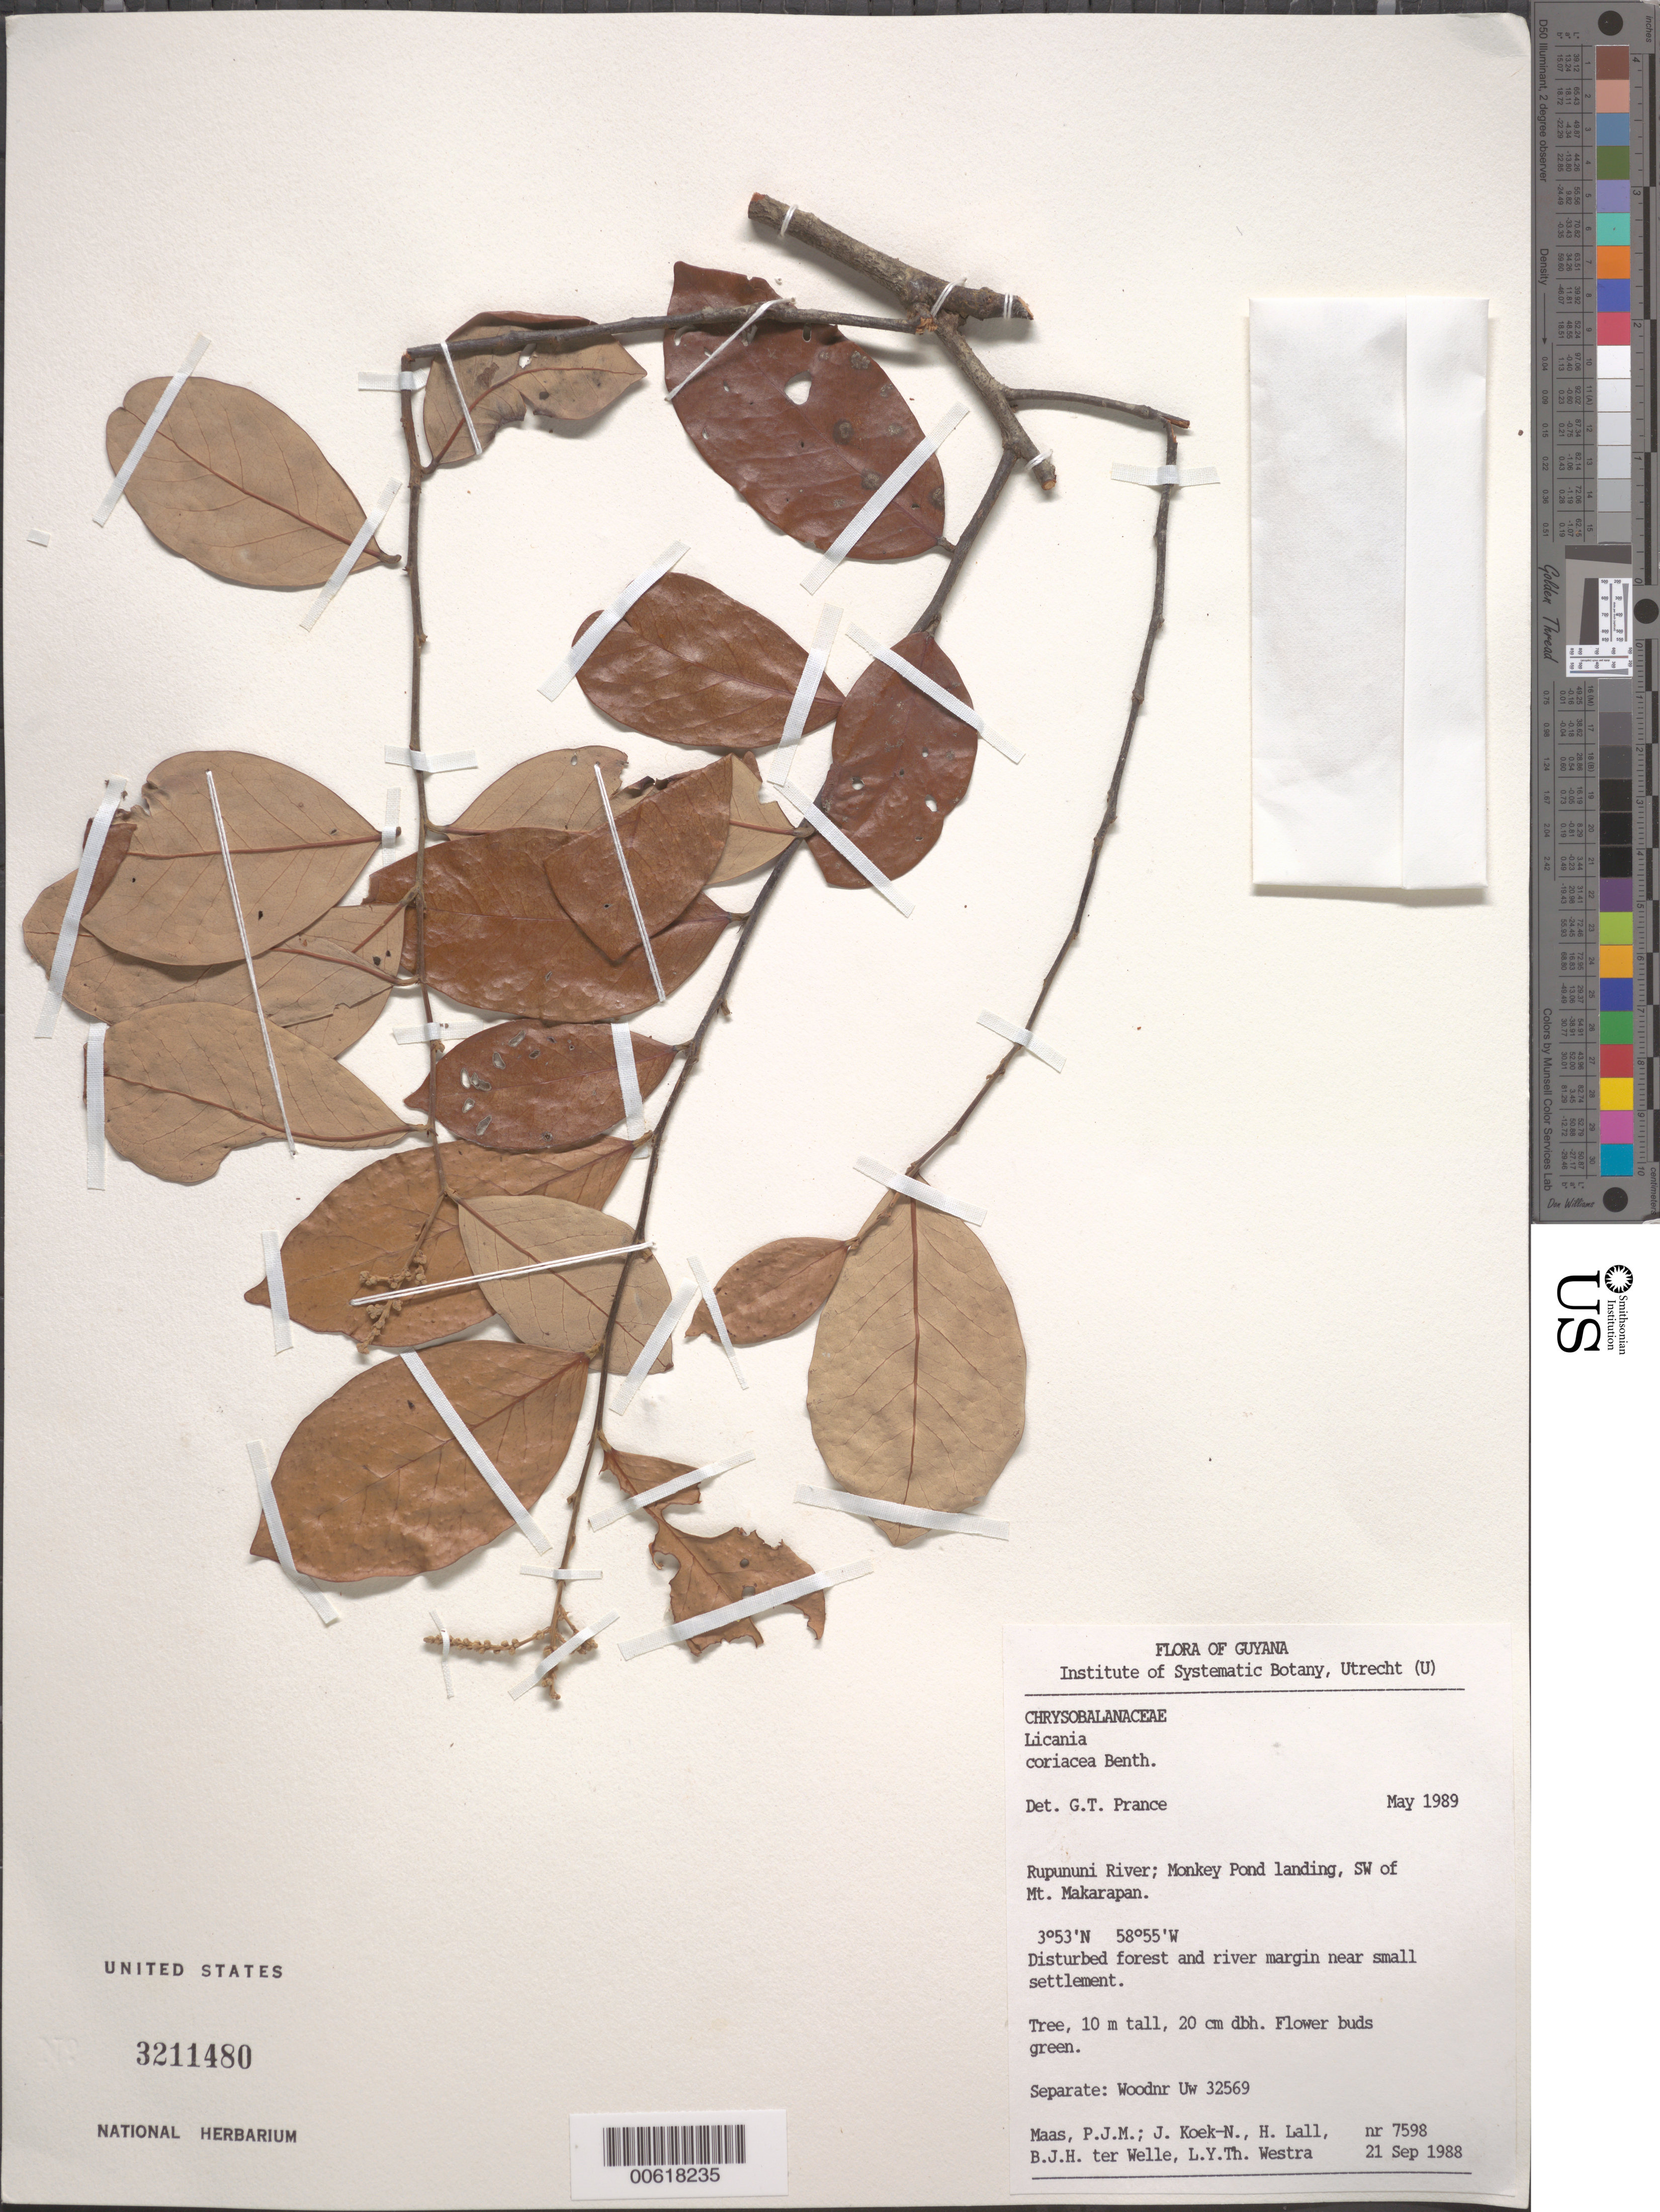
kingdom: Plantae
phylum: Tracheophyta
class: Magnoliopsida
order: Malpighiales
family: Chrysobalanaceae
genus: Licania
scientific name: Licania coriacea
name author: Benth.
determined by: Prance, G. T.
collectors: P. Maas, J. Koek-Noorman, H. Lall, B. Welle & L. Y. T. Westra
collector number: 7598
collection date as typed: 21-Sep-88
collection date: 1988-09-21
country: Guyana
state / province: U. Takutu-U. Essequibo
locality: Monkey Pond landing, SW of Mt. Makarapan; Rupununi River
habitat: Disturbed forest and rivermargin near small settlement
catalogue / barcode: US 3211480